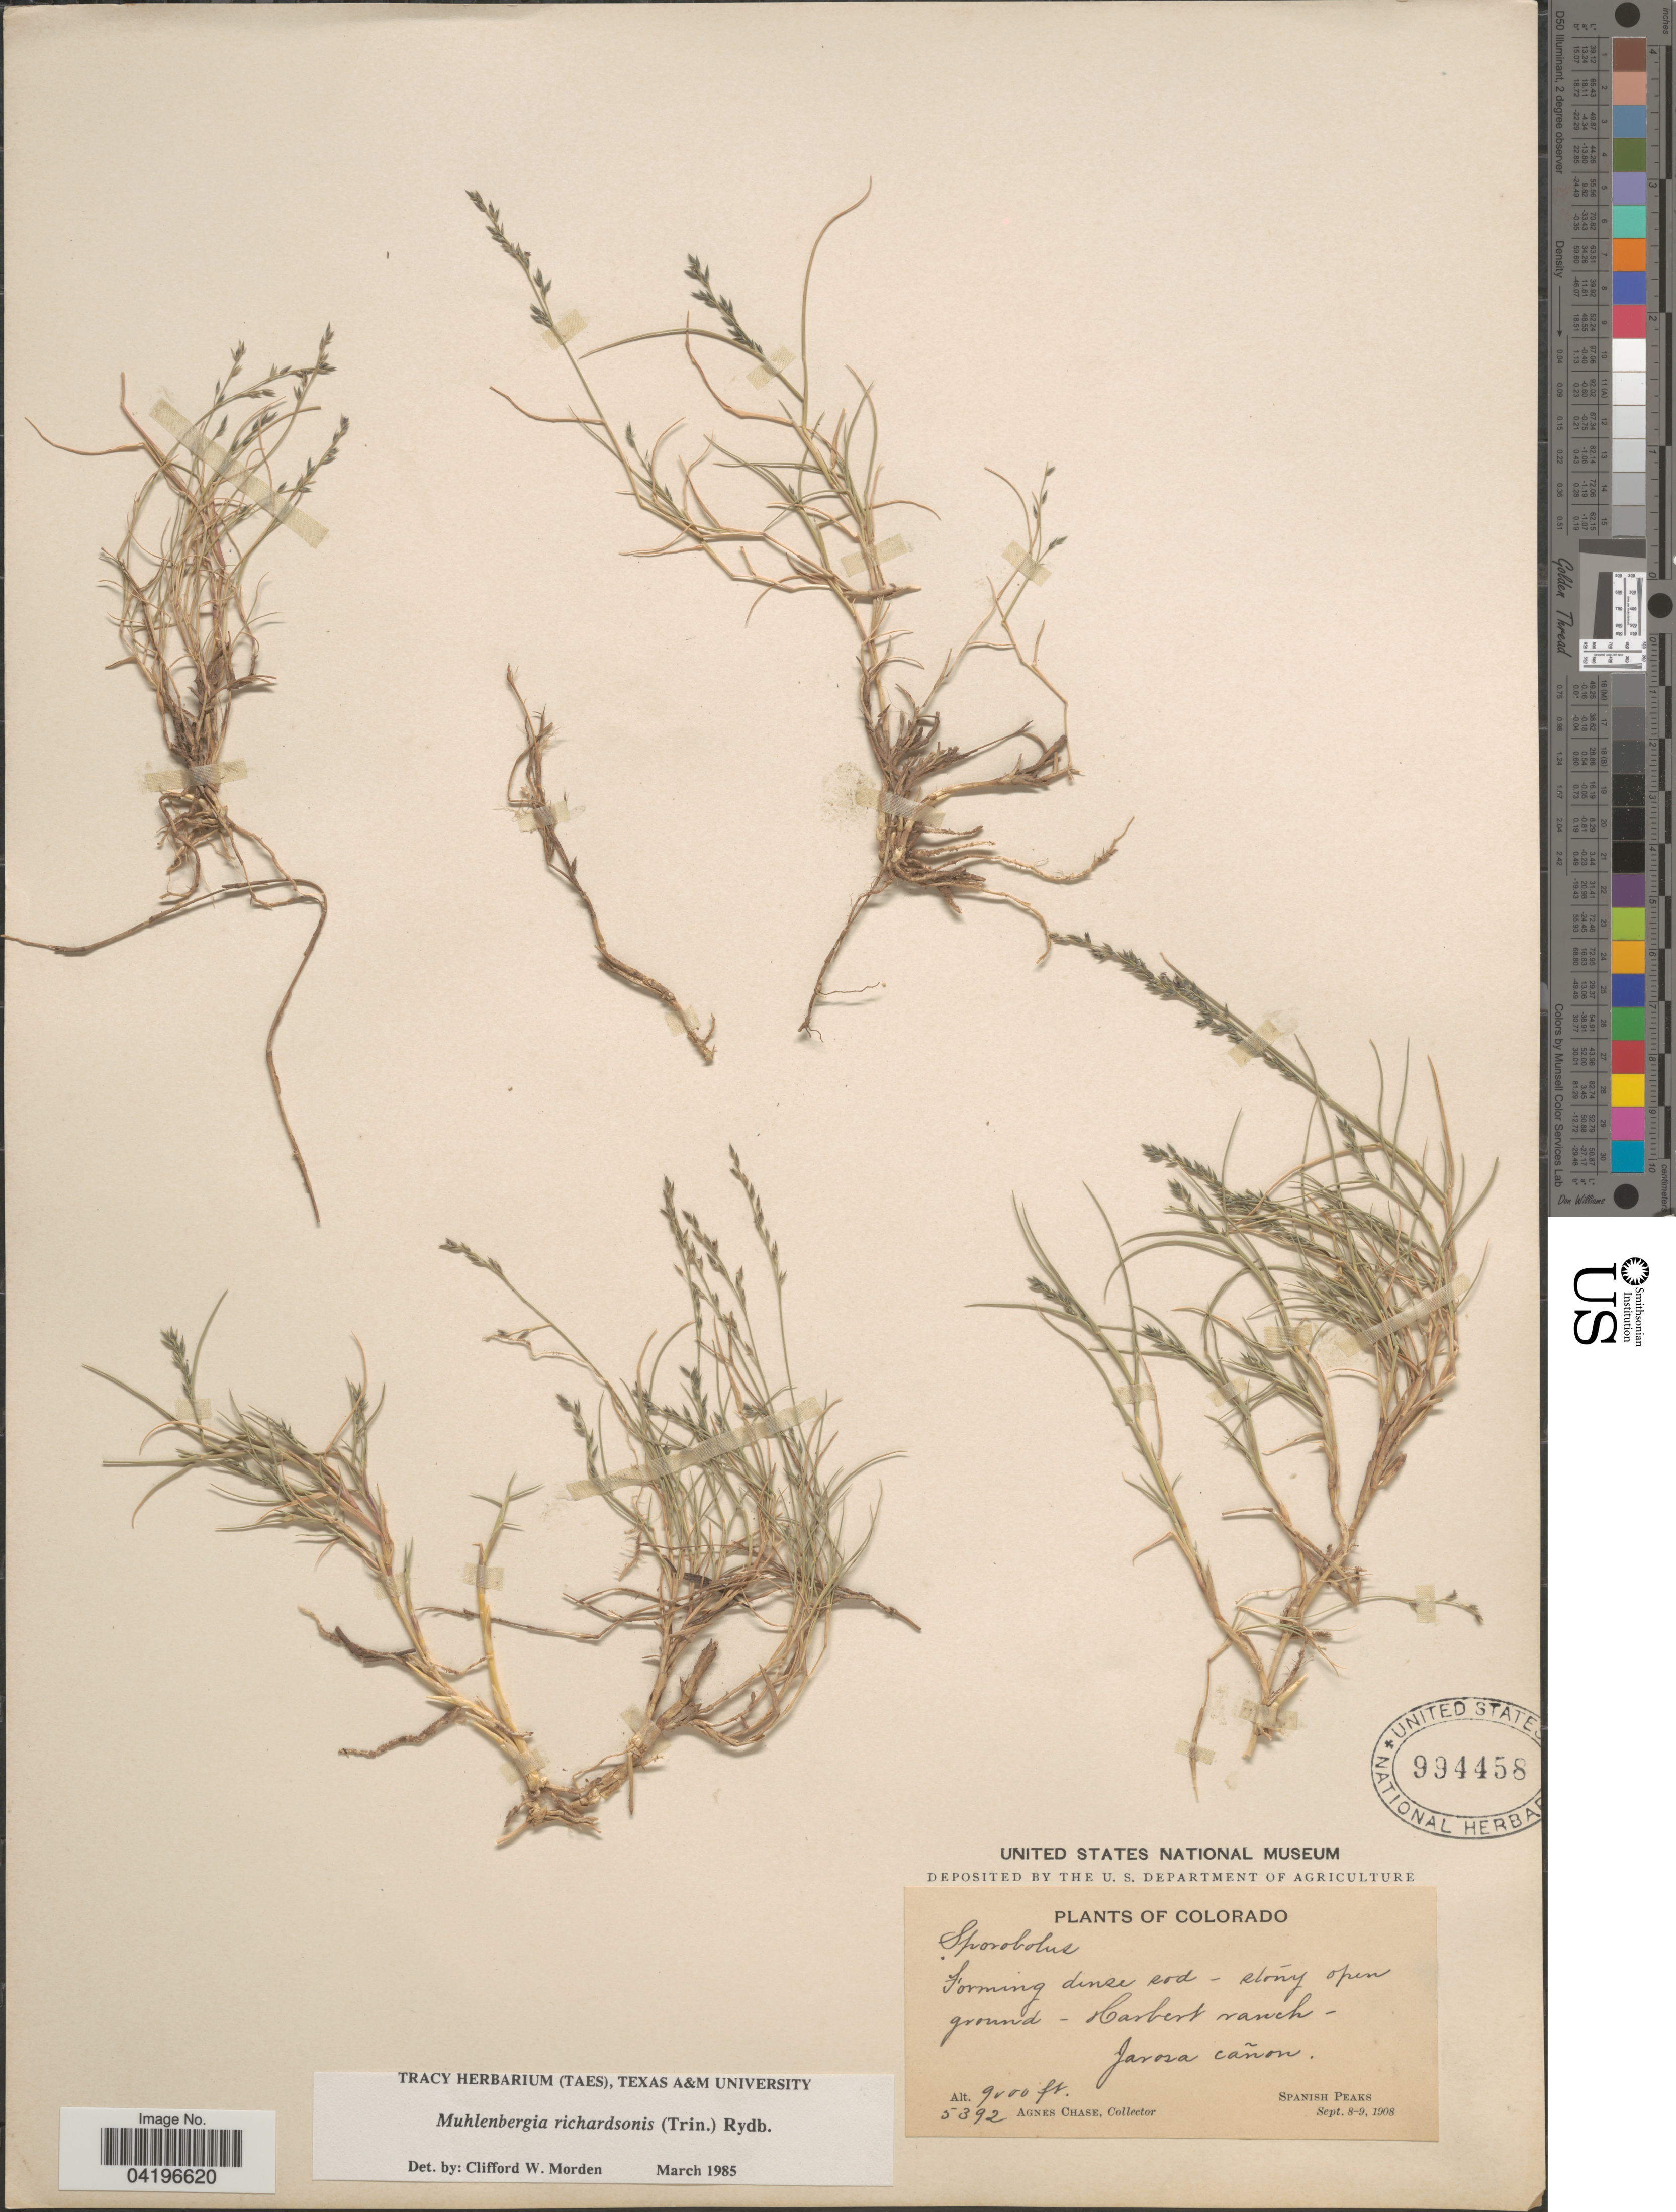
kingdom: Plantae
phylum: Tracheophyta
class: Liliopsida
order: Poales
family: Poaceae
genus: Muhlenbergia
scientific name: Muhlenbergia richardsonis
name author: (Trin.) Rydb.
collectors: A. Chase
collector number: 5392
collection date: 1908-09-08/1908-09-09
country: United States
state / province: Colorado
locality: Harbert ranch - Jarosa cañon. Spanish Peaks.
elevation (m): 2743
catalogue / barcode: US 994458